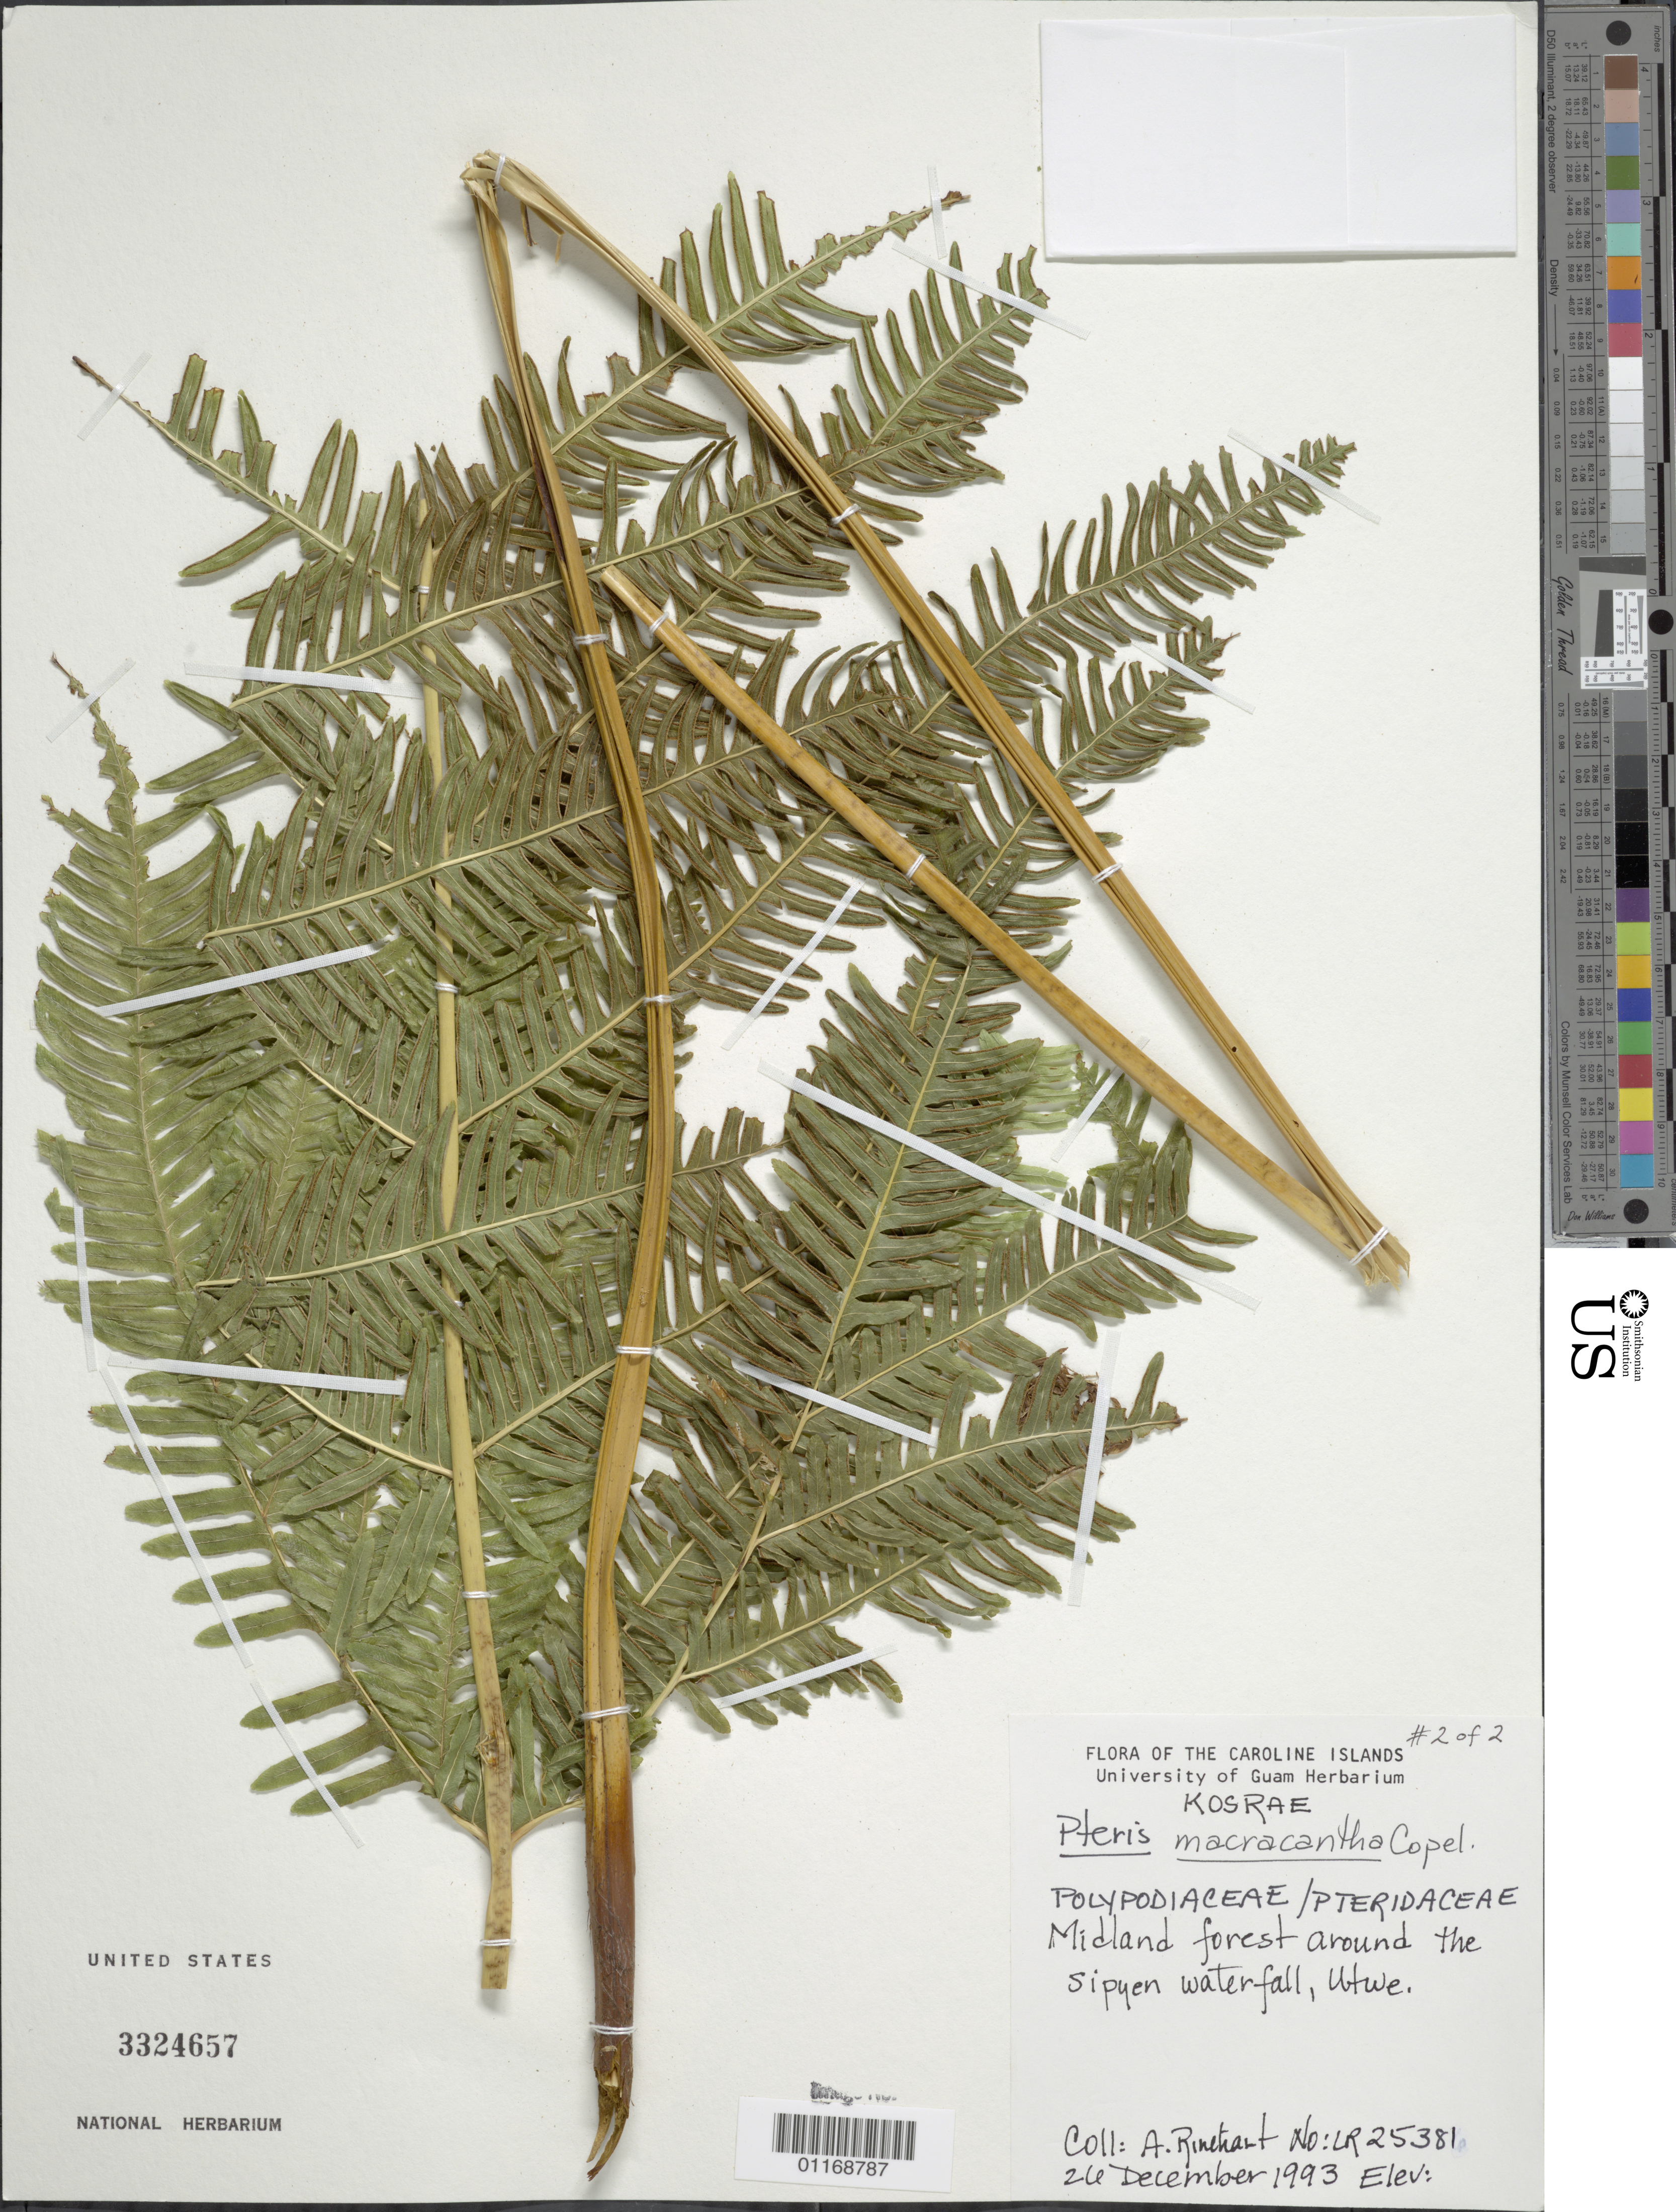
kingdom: Plantae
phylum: Tracheophyta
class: Polypodiopsida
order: Polypodiales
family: Pteridaceae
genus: Pteris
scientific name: Pteris macracantha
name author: Copel.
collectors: A. Rinehart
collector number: LR25381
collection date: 1993-12-26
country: Micronesia, Federated States of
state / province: Kosrae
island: Kosrae [Kusaie]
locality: Around the Sipyen waterfall, Utwe.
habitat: Midland forest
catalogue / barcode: US 3324657